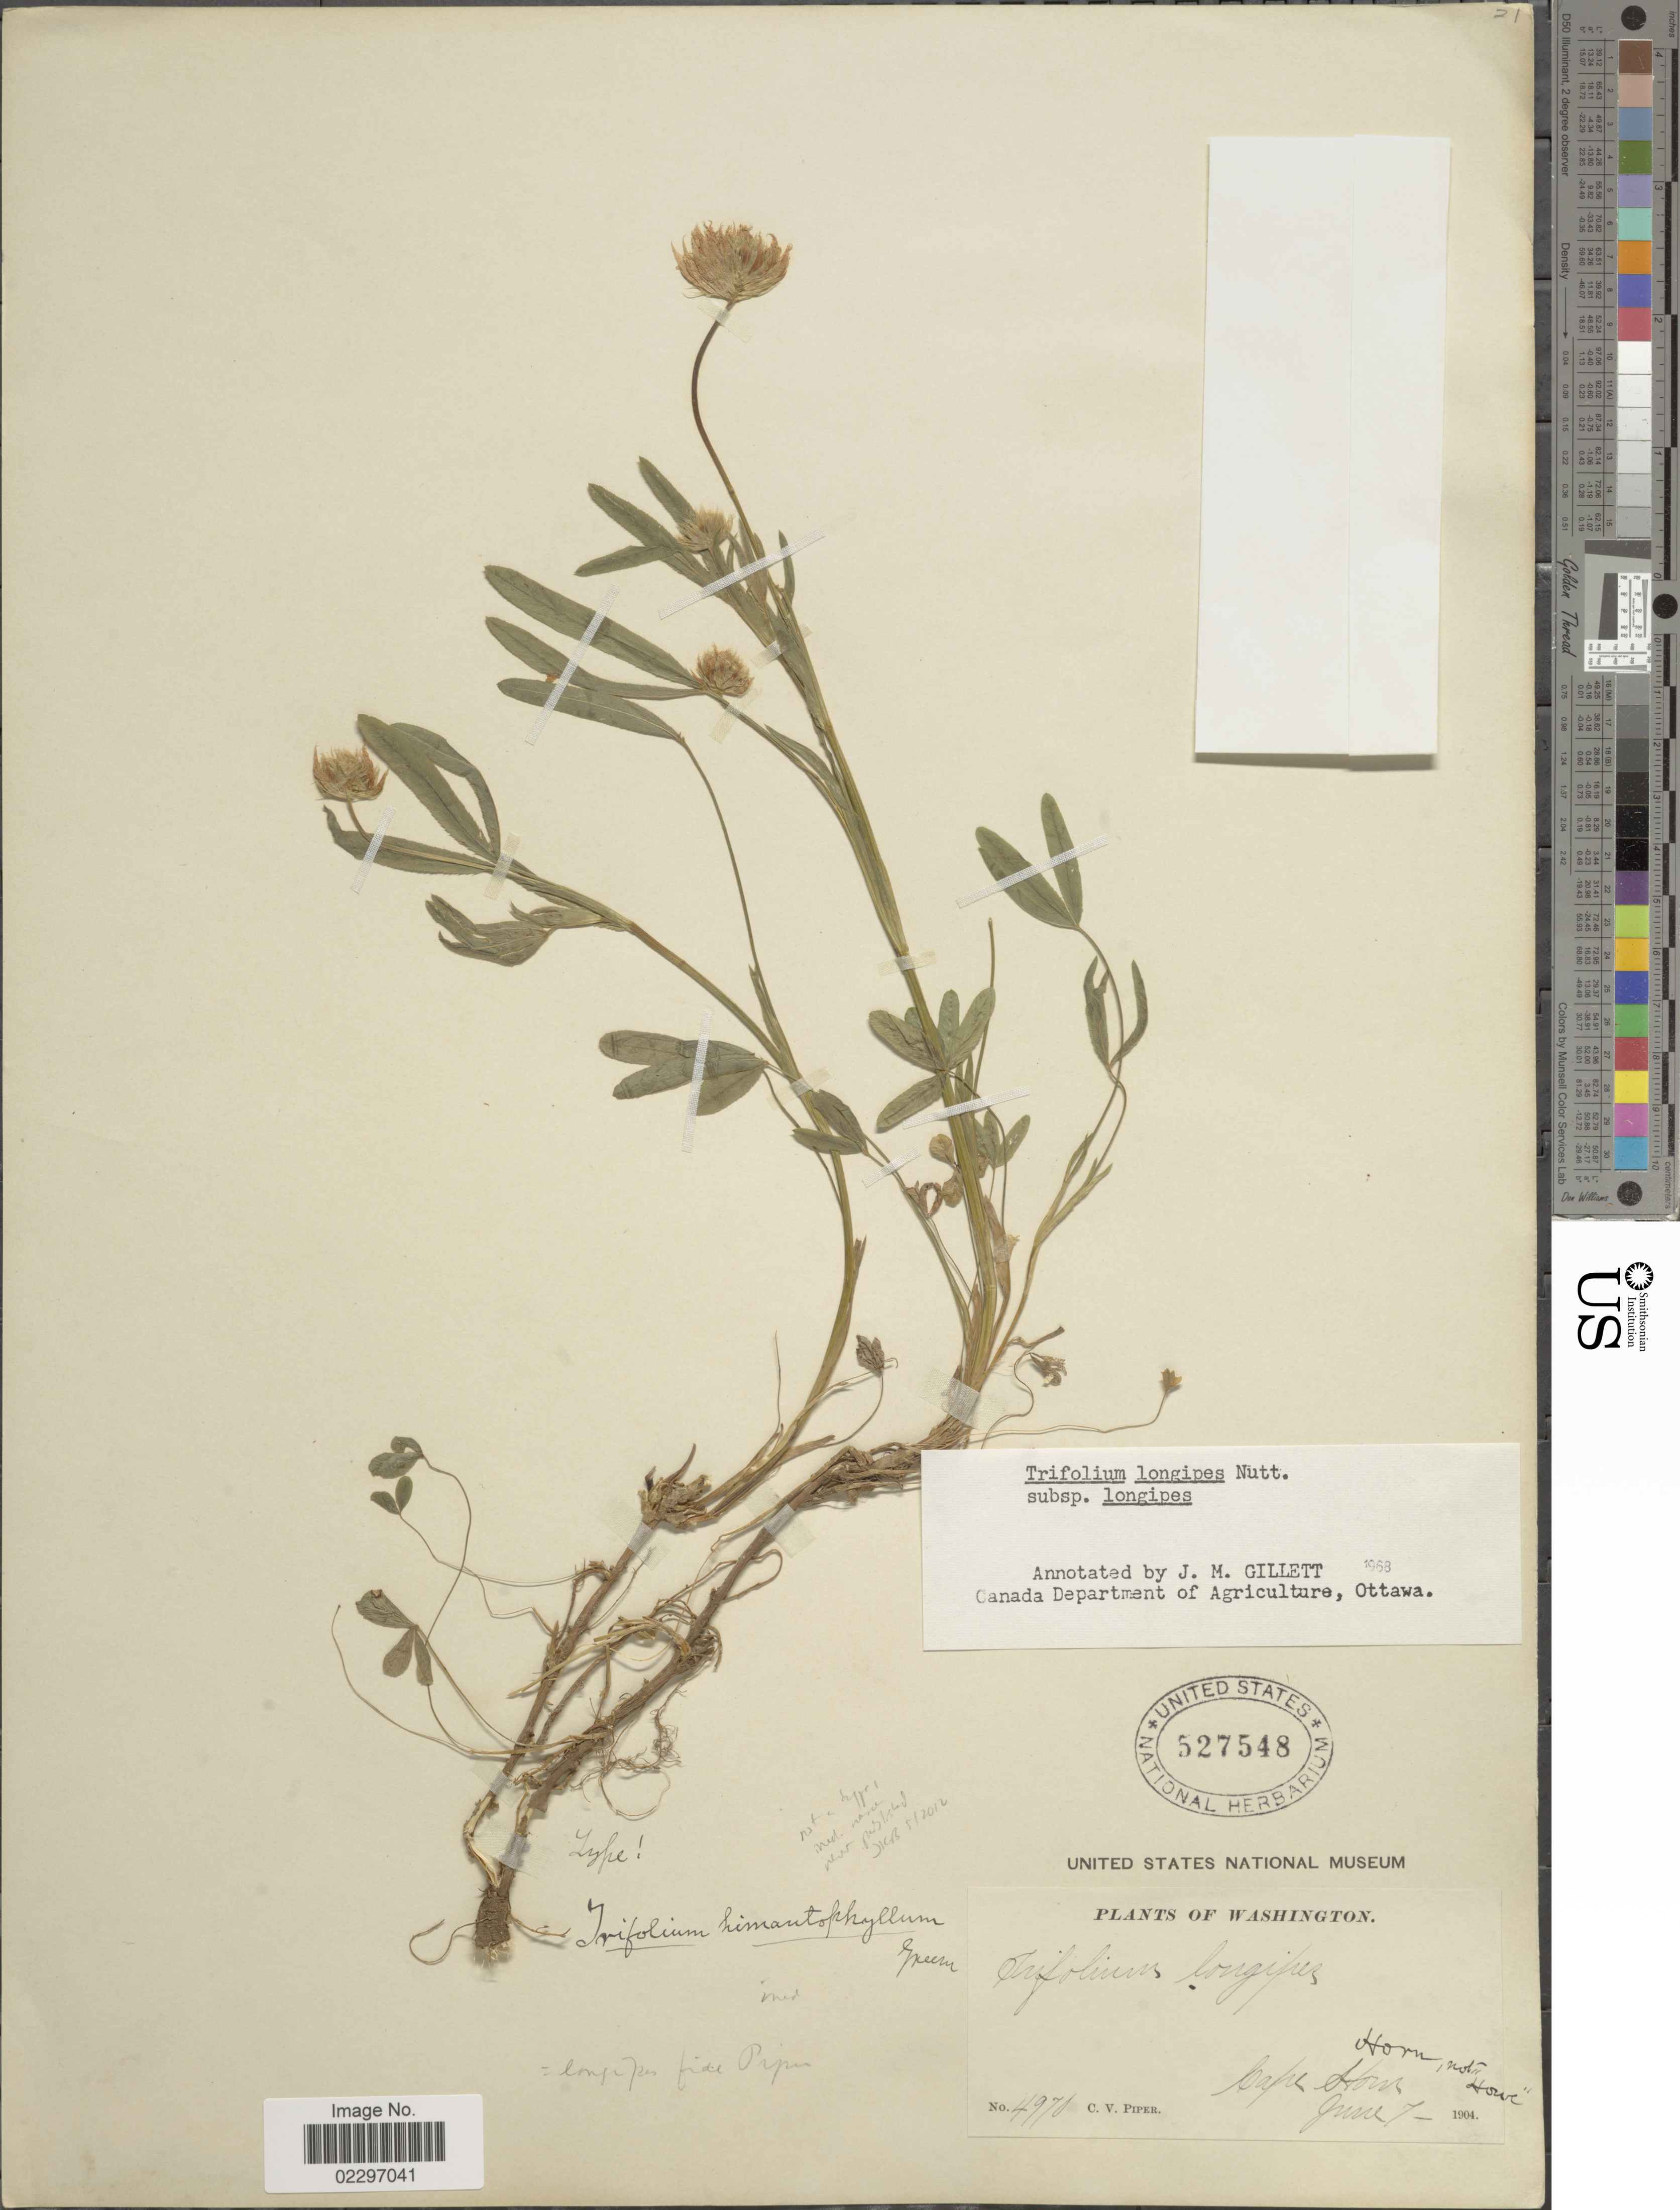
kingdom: Plantae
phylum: Tracheophyta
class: Magnoliopsida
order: Fabales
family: Fabaceae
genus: Trifolium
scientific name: Trifolium longipes subsp. longipes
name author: Nutt.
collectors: C. V. Piper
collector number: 4970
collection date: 1904-06-07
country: United States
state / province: Washington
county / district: Skamania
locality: Cape Horn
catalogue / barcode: US 527548